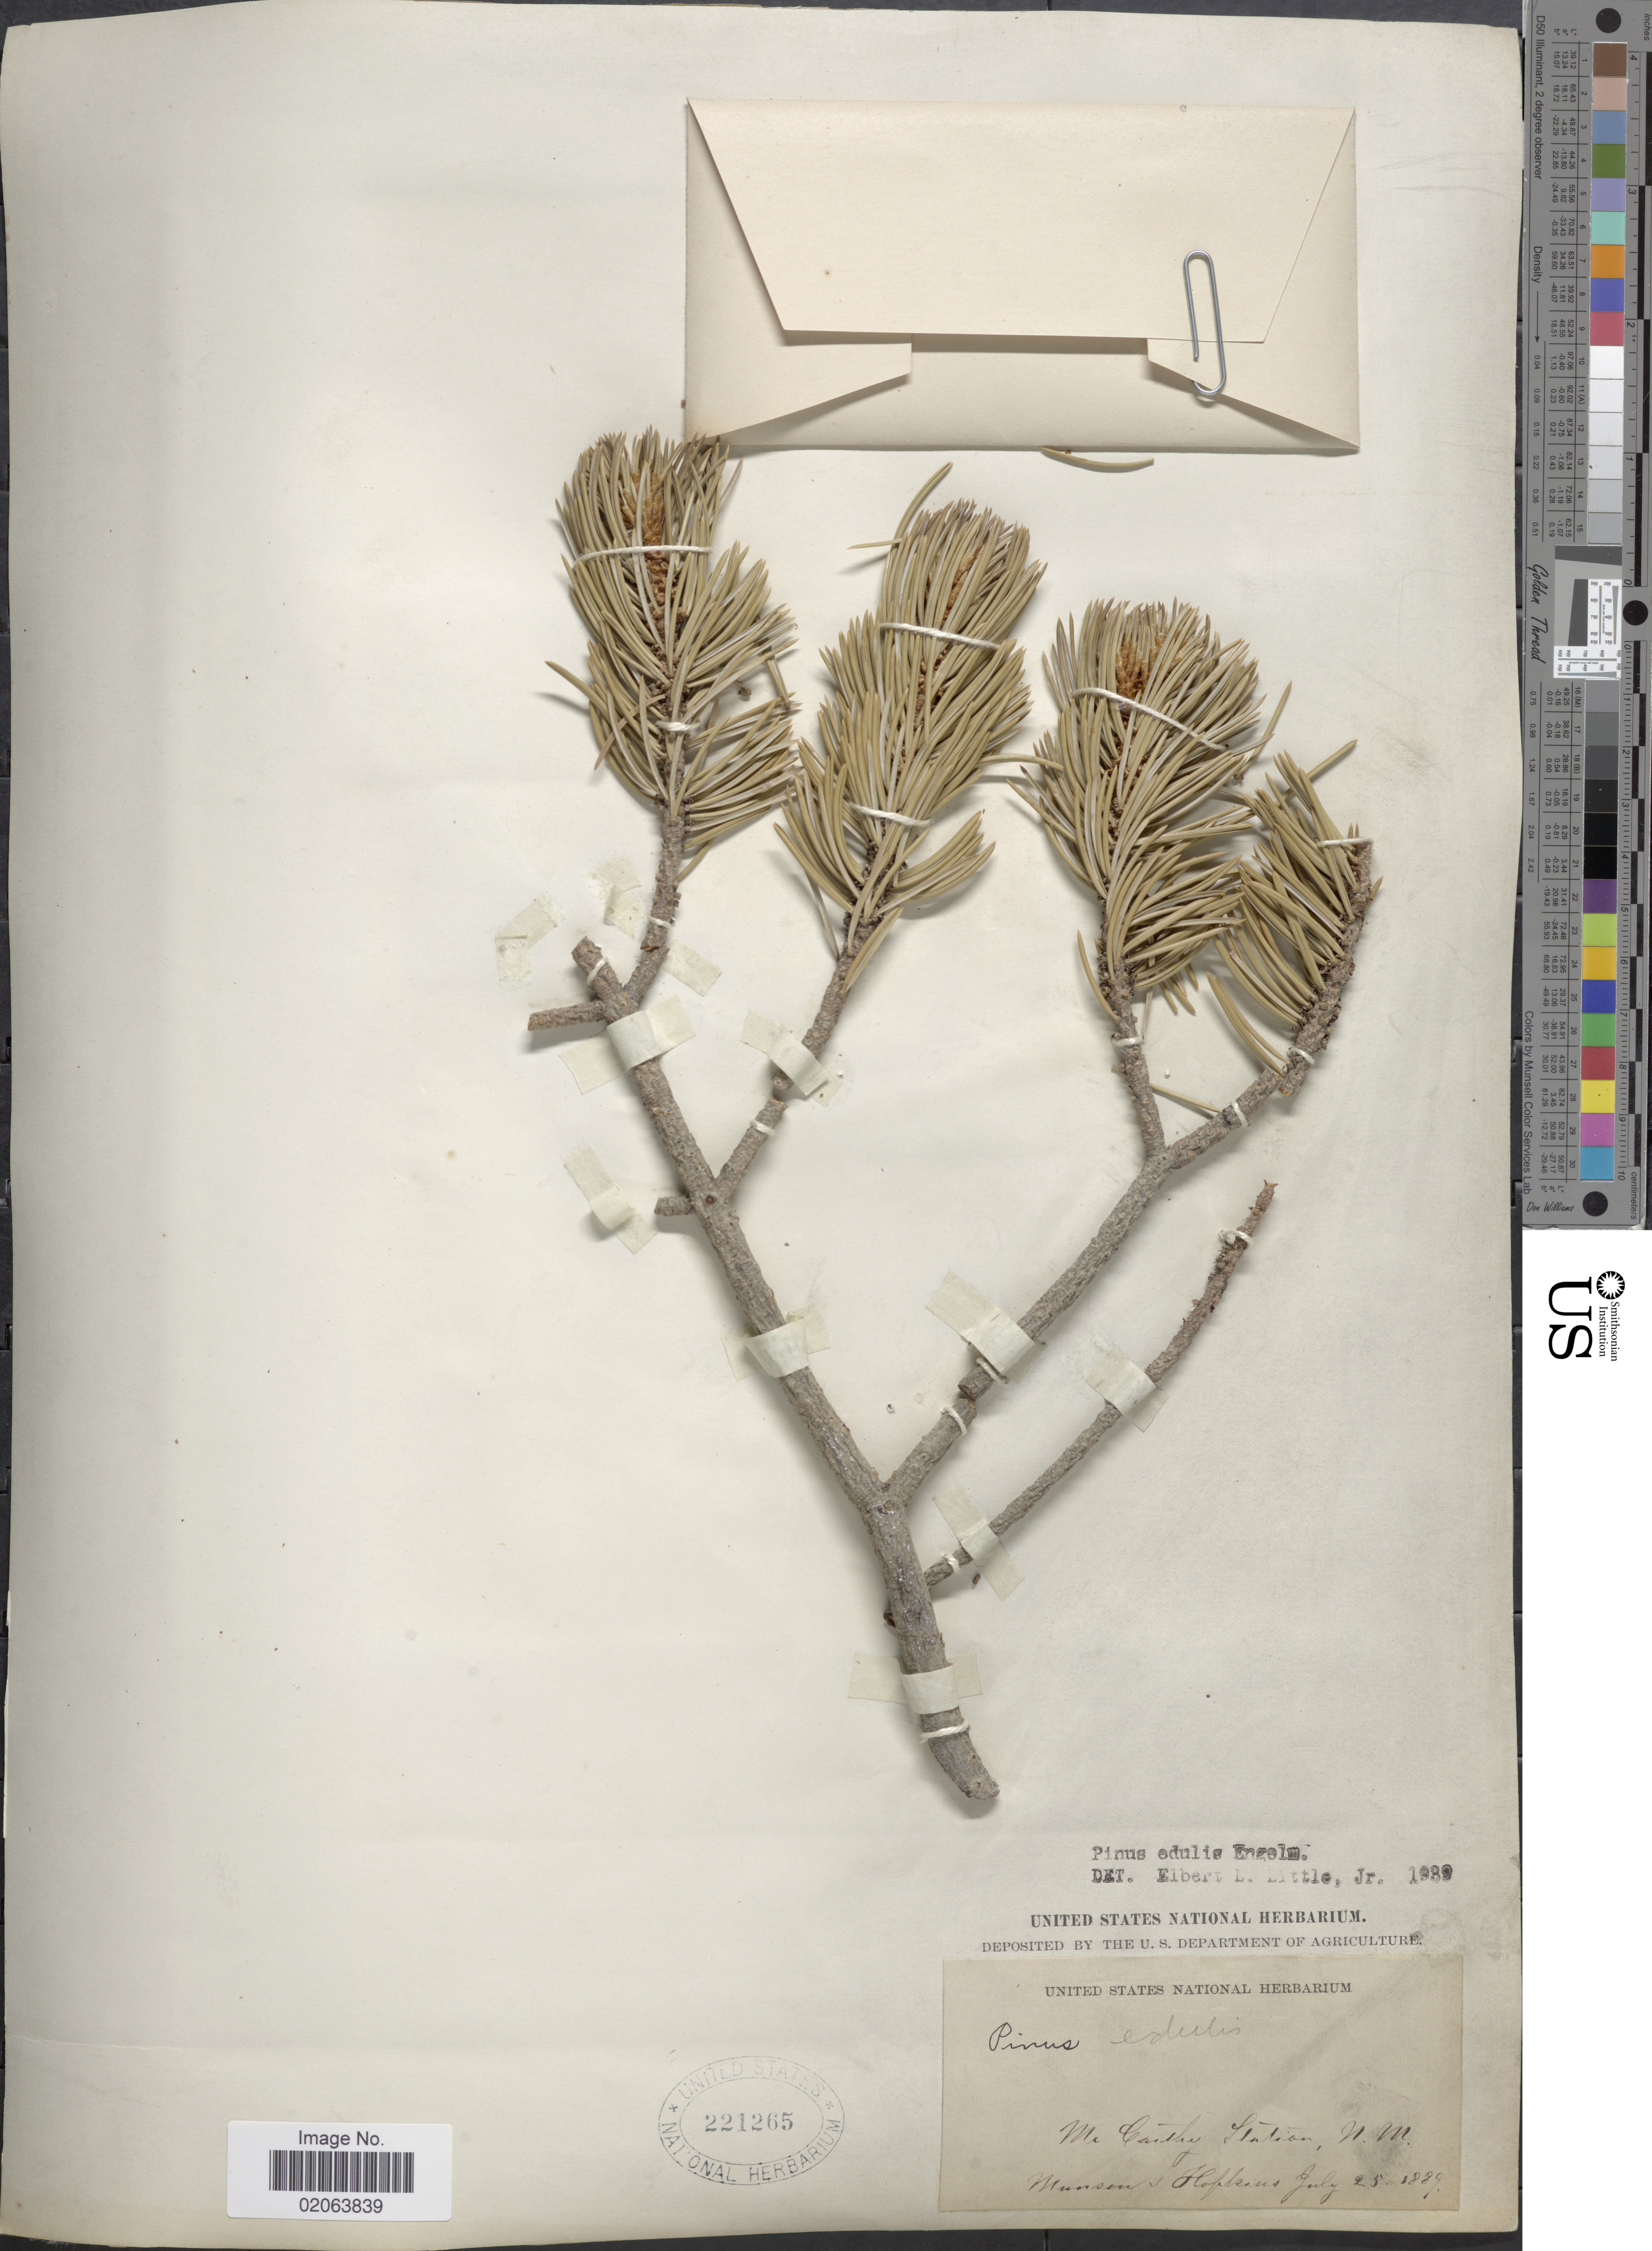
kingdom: Plantae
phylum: Tracheophyta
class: Pinopsida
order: Pinales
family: Pinaceae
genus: Pinus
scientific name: Pinus edulis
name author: Engelm.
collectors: -. Munson & -- Hopkins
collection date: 1889-07-25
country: United States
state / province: New Mexico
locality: McCarthy Station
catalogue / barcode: US 221265